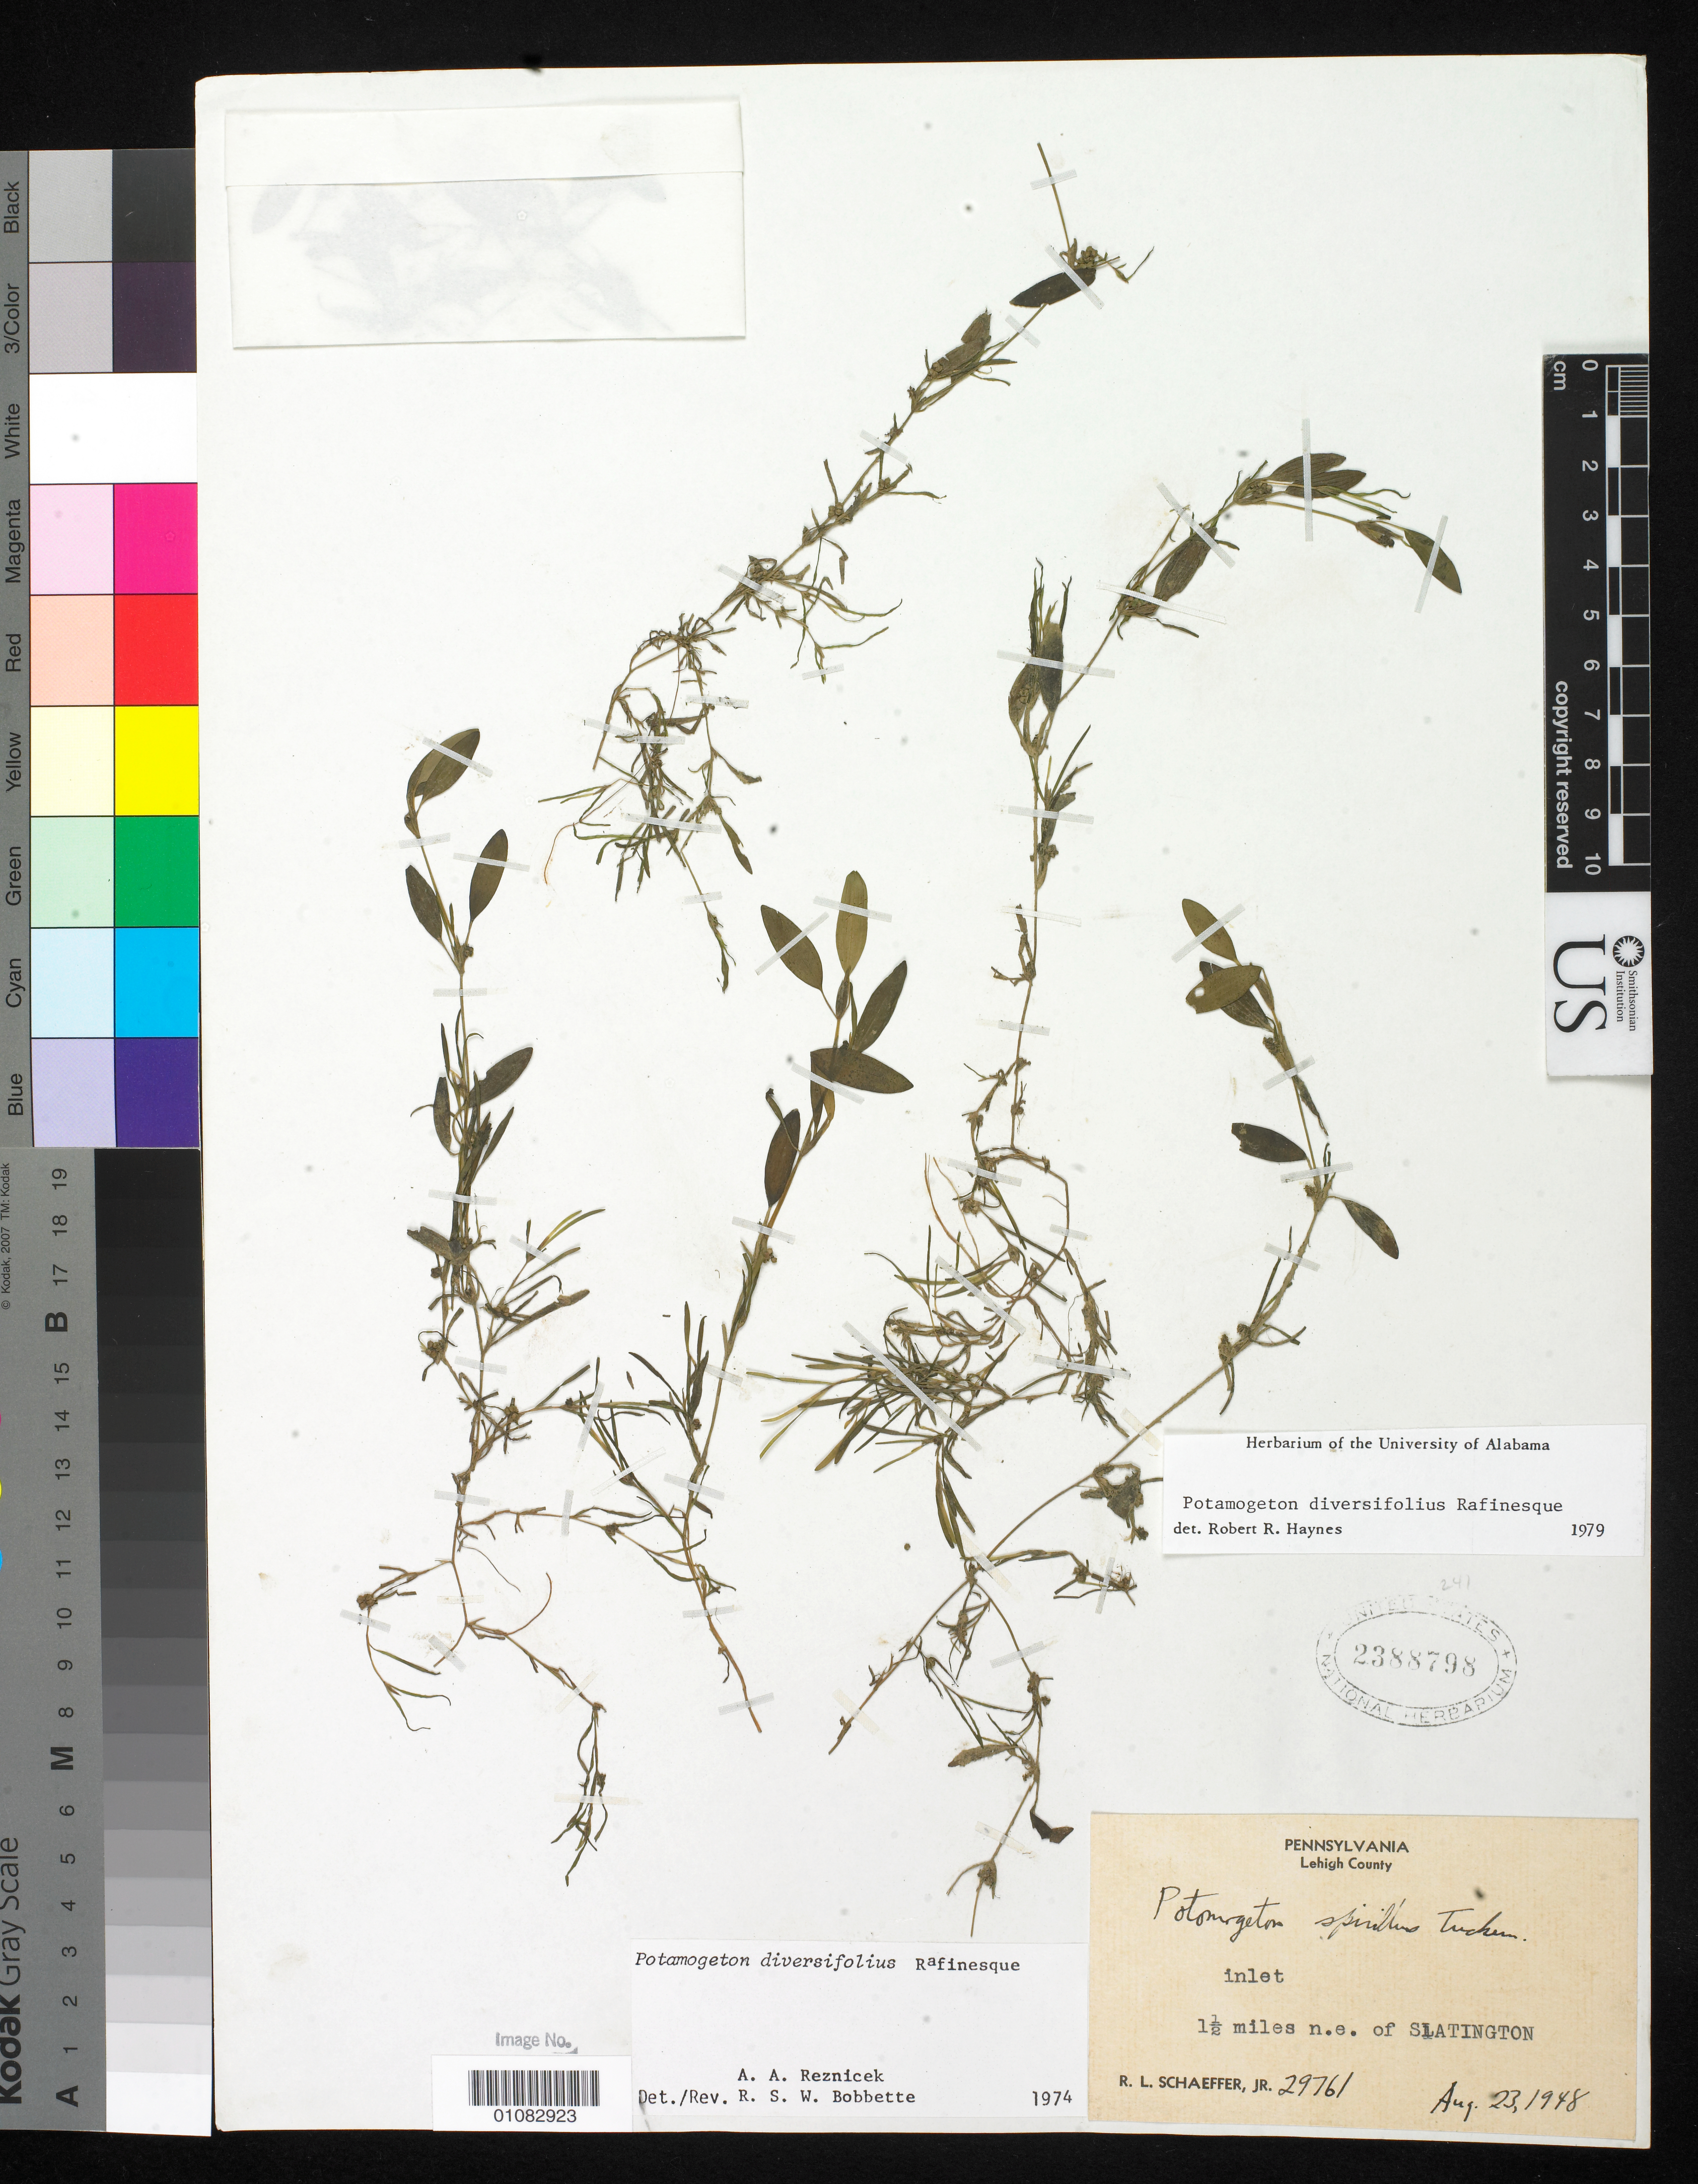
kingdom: Plantae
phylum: Tracheophyta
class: Liliopsida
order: Alismatales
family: Potamogetonaceae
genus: Potamogeton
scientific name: Potamogeton diversifolius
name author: Raf.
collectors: R. L. Schaeffer Jr.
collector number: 29761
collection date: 1948-08-23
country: United States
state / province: Pennsylvania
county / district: Lehigh County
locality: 1.5 mi. NE of Slatington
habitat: Inlet.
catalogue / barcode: US 2388798